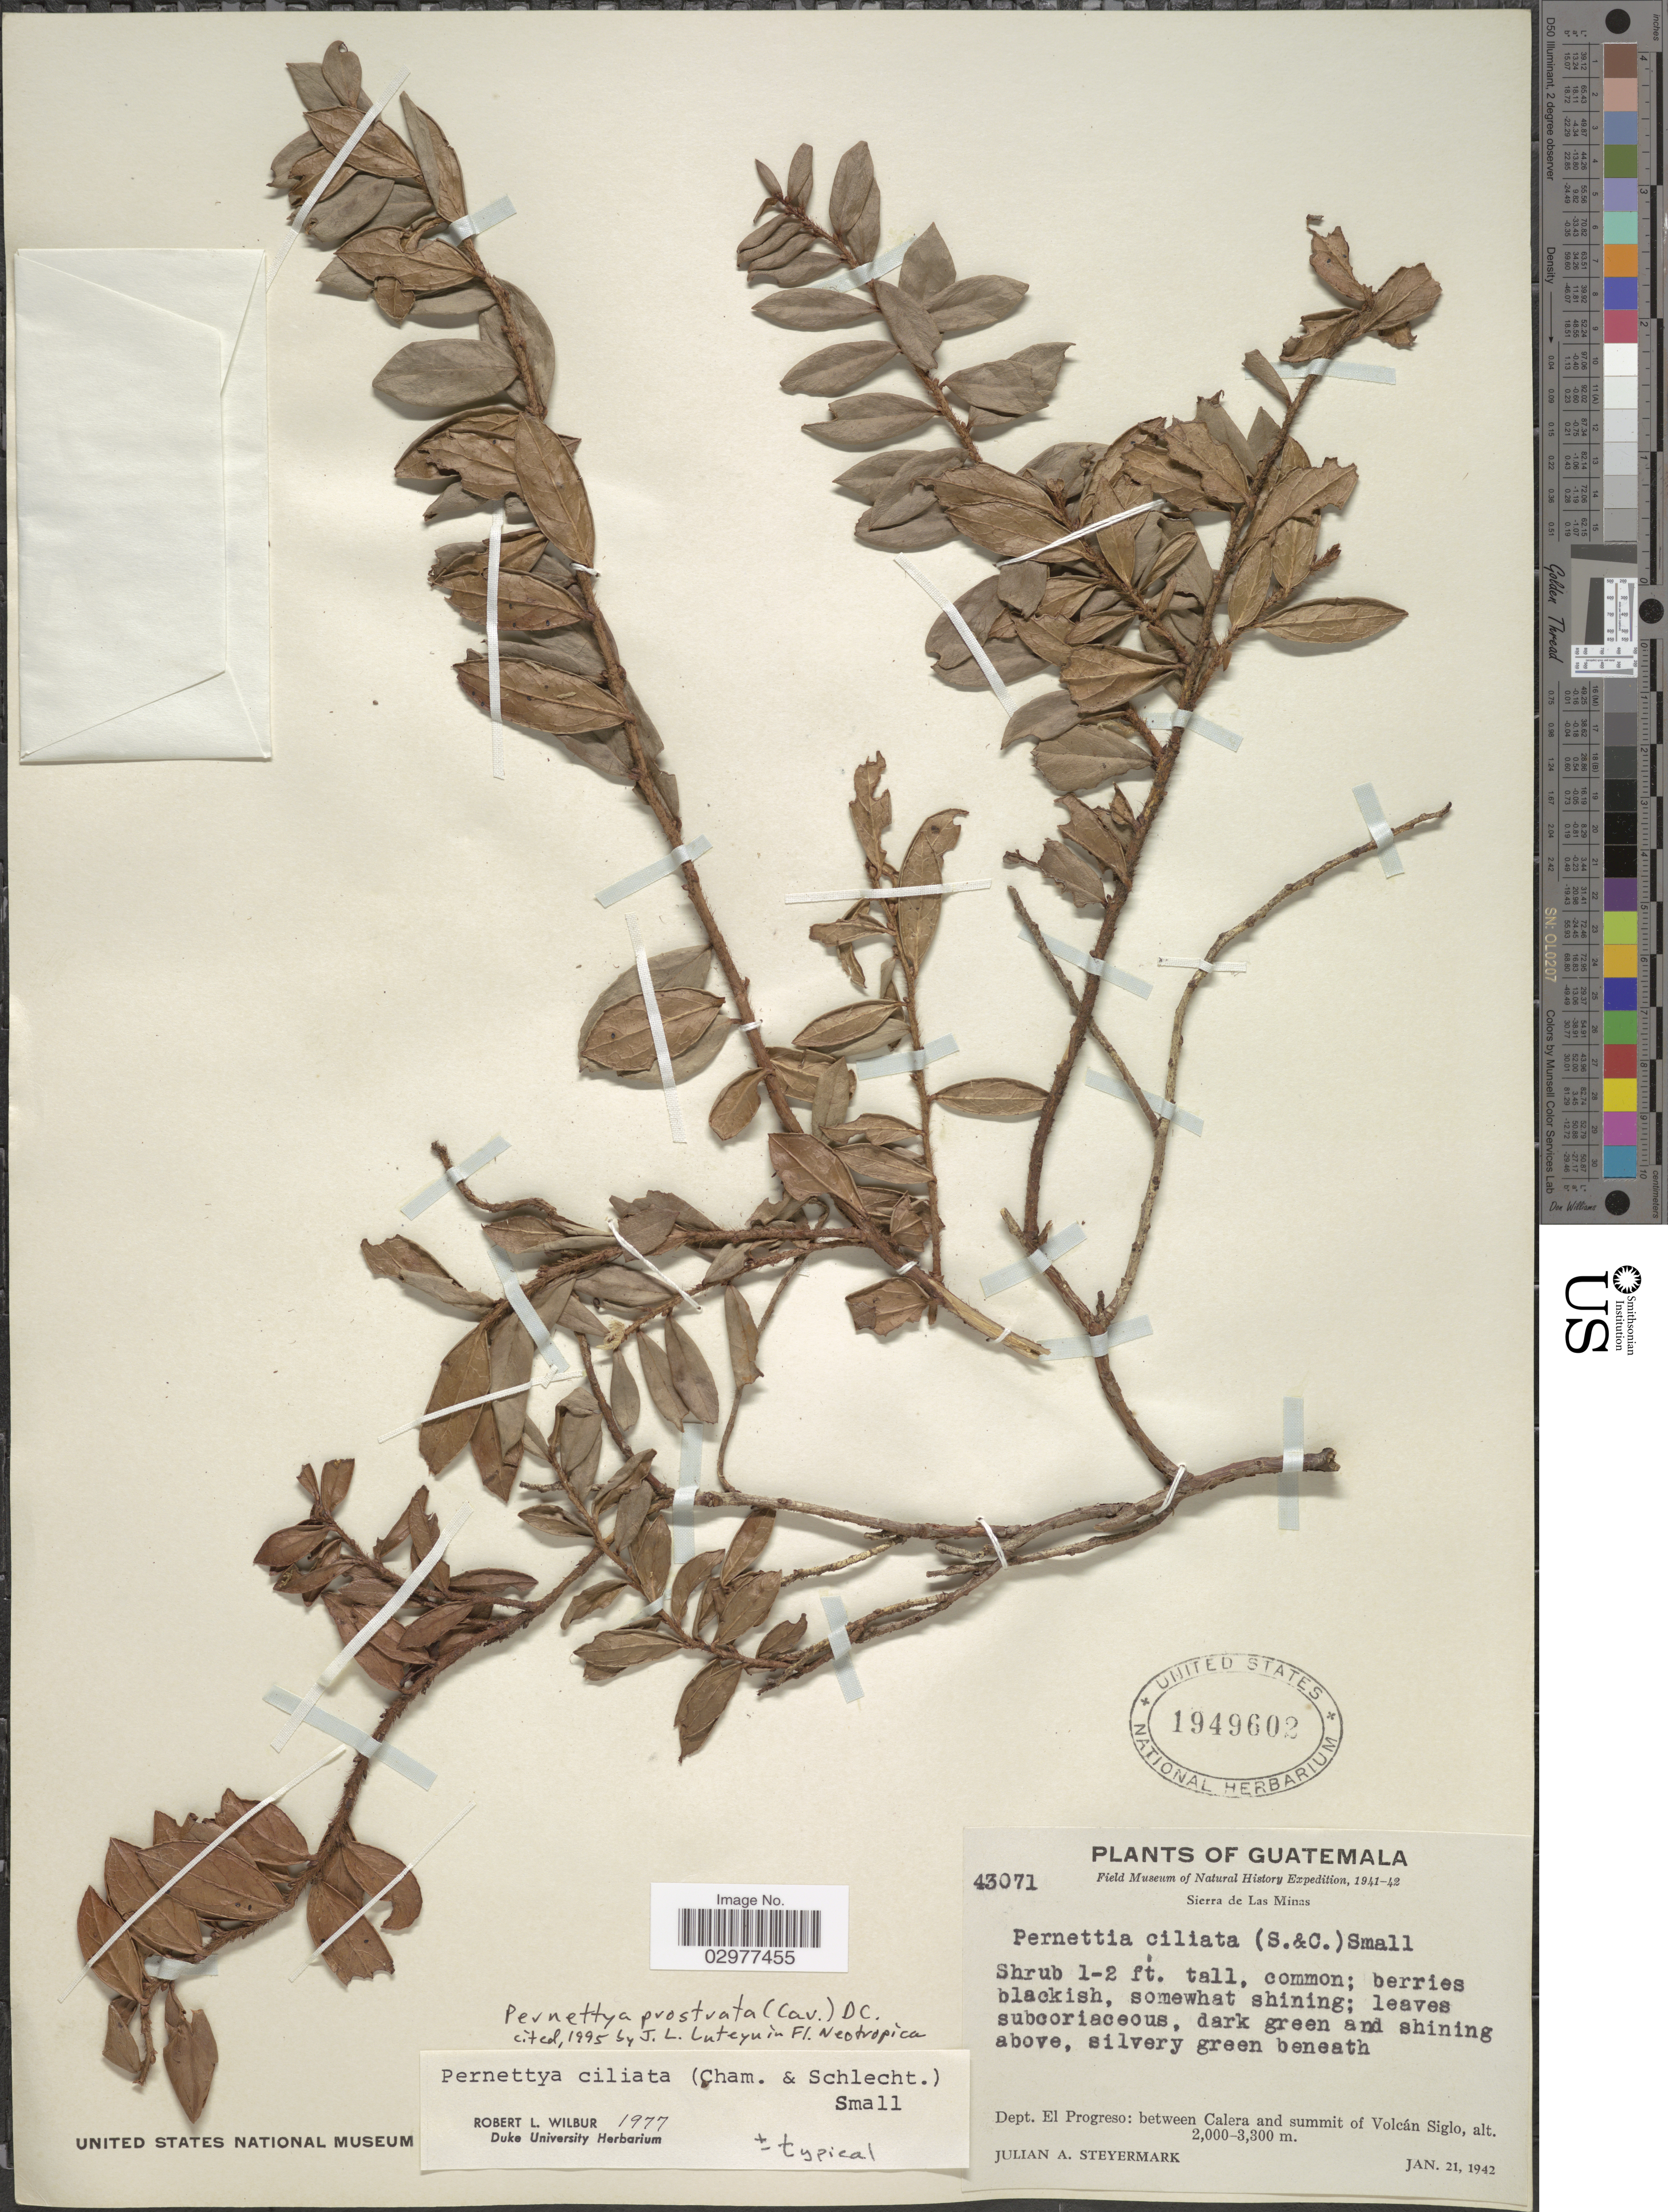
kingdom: Plantae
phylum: Tracheophyta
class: Magnoliopsida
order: Ericales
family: Ericaceae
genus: Pernettya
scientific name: Pernettya prostrata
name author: (Cav.) DC.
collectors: J. Steyermark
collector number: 43071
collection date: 1942-01-21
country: Guatemala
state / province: El Progreso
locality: Dept. El Progreso: between Calera and summit of Volcán Siglo.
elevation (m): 2000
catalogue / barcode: US 1949602